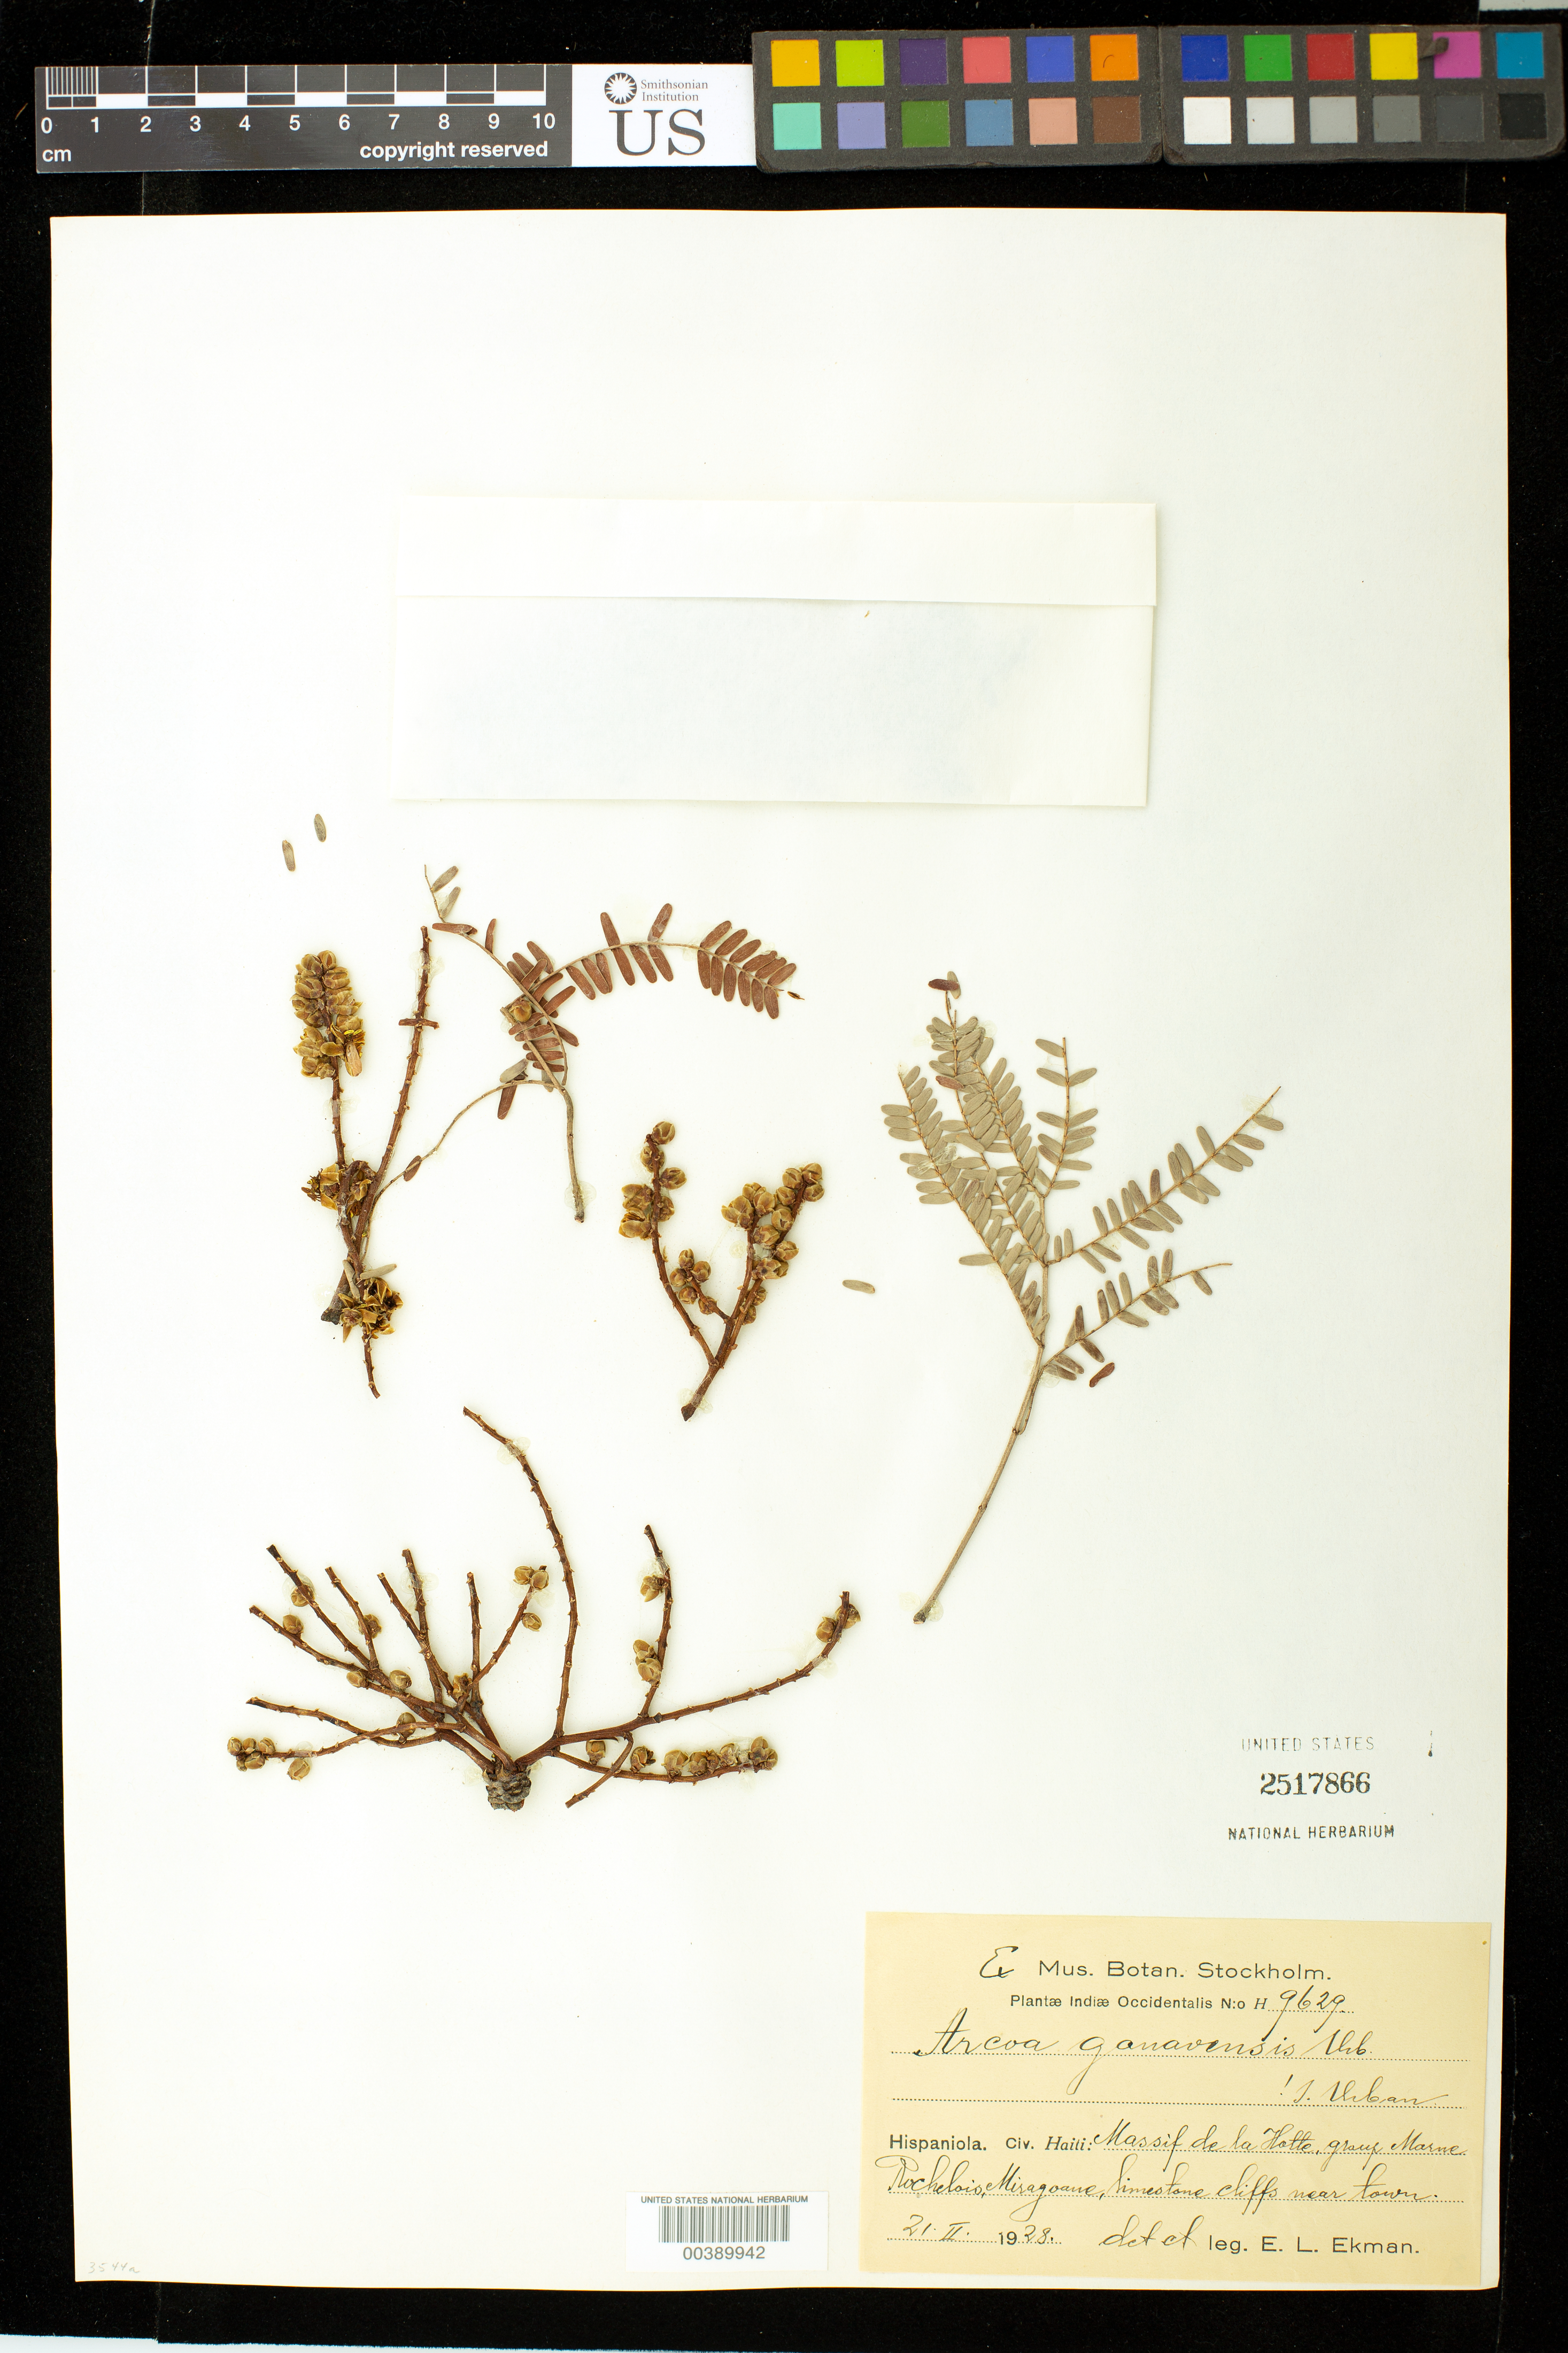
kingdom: Plantae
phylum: Tracheophyta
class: Magnoliopsida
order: Fabales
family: Fabaceae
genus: Arcoa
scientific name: Arcoa gonavensis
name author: Urb.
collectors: E. L. Ekman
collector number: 9629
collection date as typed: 21 Feb 1928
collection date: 1928-02-21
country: Haiti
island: Hispaniola Island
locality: Massif de la hotte, graup marne rocheloio, miragoane near town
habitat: Limestone cliffs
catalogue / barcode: US 2517866